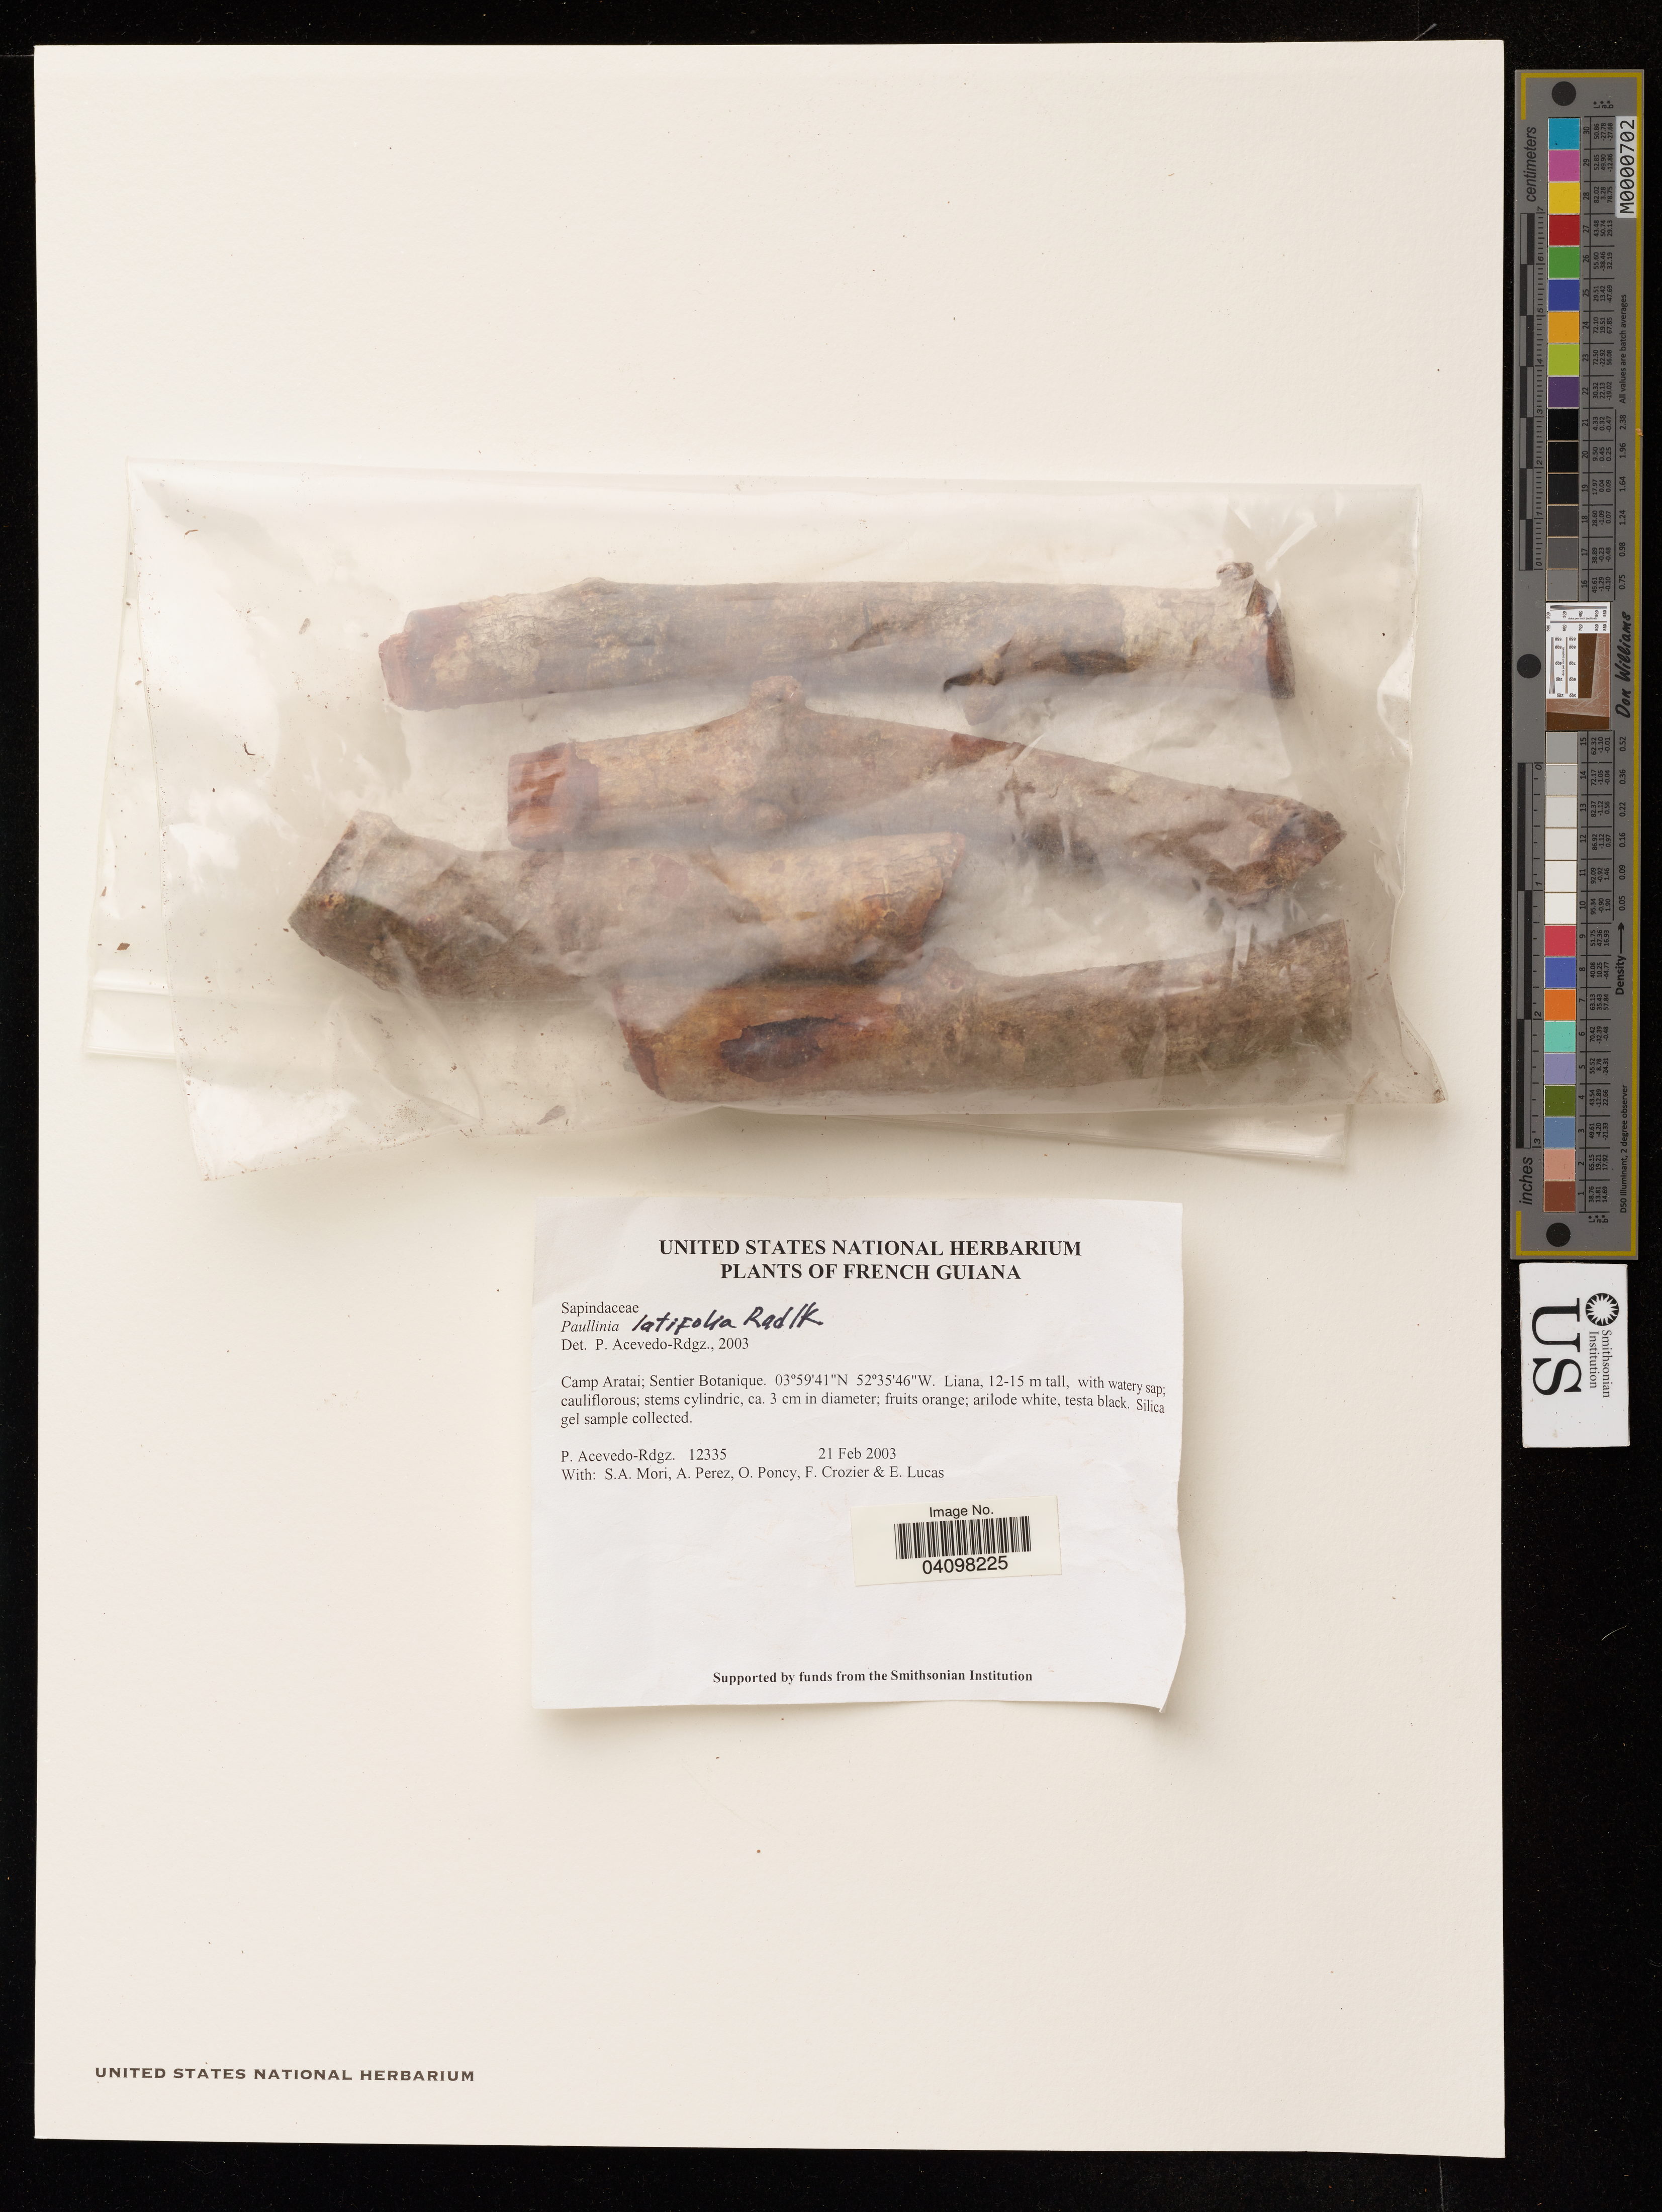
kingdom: Plantae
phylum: Tracheophyta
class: Magnoliopsida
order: Sapindales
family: Sapindaceae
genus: Paullinia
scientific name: Paullinia latifolia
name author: Benth. ex Radlk.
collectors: P. Acevedo-Rodr., S. Mori, A. Perez & O. Poncy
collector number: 12335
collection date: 2003-02-21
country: French Guiana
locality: Camp Aratai; Sentier Botanique.